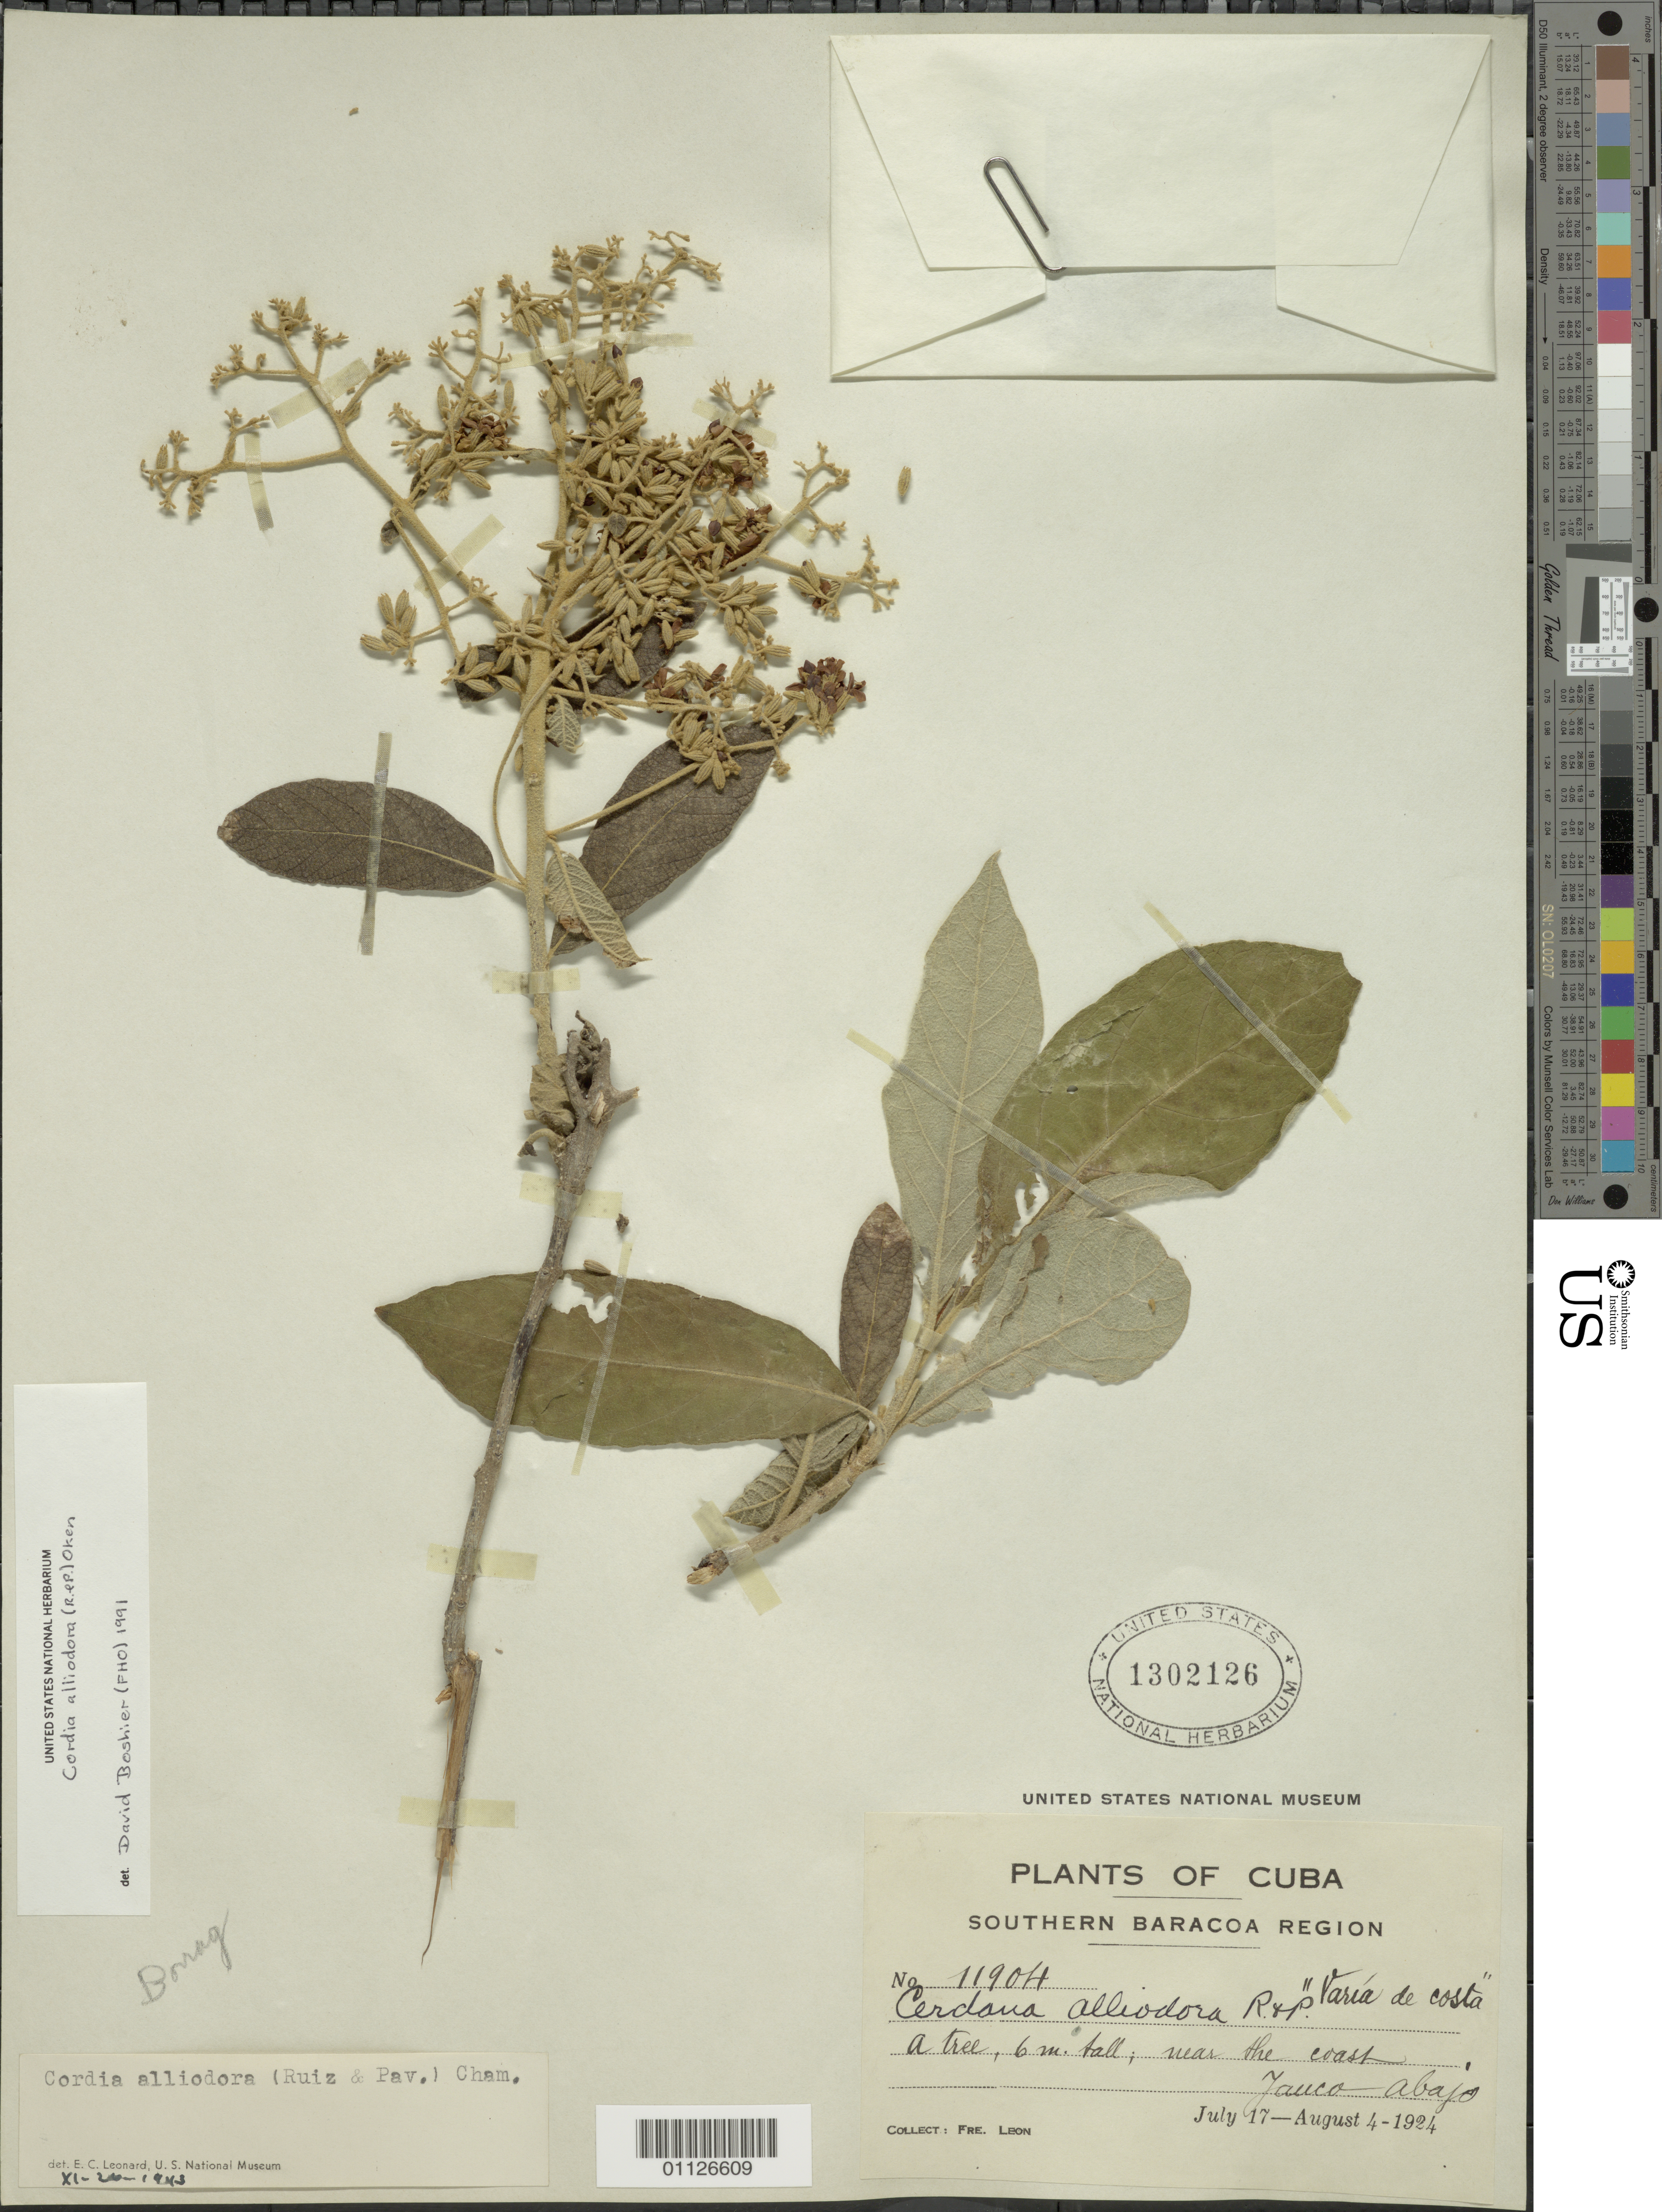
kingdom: Plantae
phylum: Tracheophyta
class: Magnoliopsida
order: Boraginales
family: Cordiaceae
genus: Cordia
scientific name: Cordia alliodora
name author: (Ruiz & Pav.) Oken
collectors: Bro. León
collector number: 11904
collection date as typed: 17 Jul 1924 to 04 Aug 1924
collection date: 1924-07-17/1924-08-04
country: Cuba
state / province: Guantánamo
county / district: Baracoa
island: Cuba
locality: S Baracoa Region: Jauco abajo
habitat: near the coast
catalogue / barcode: US 1302126